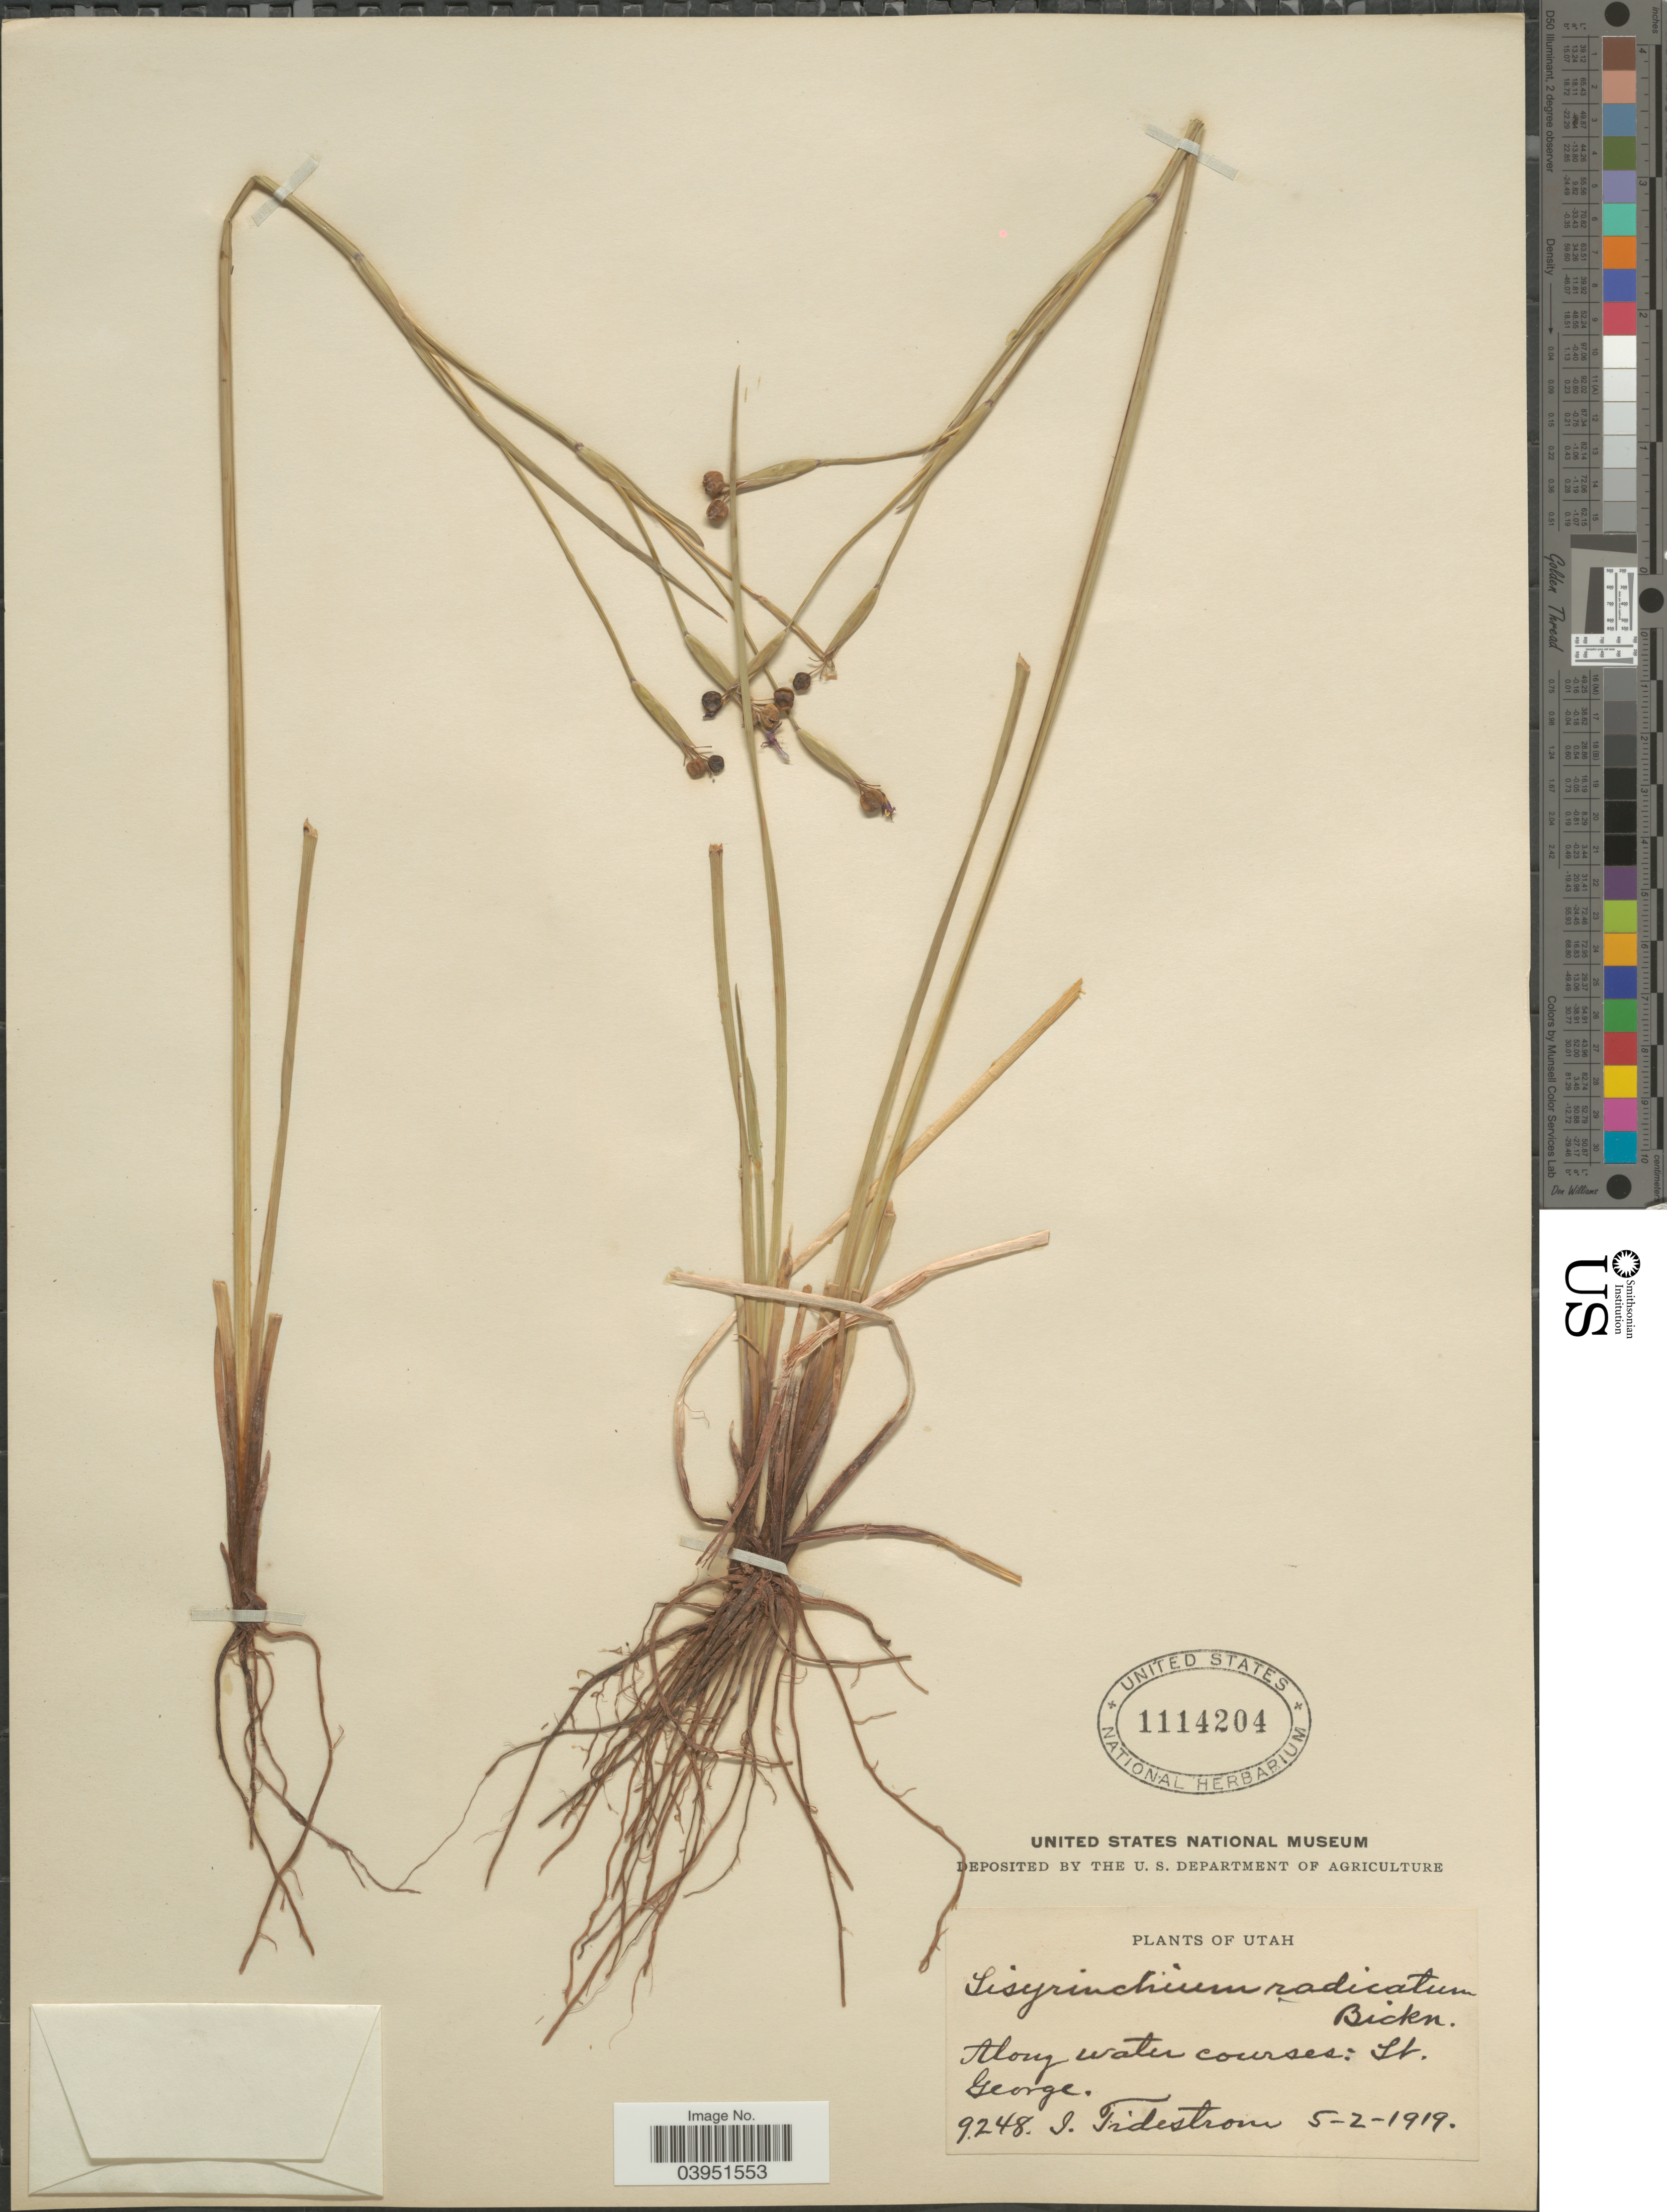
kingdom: Plantae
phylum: Tracheophyta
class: Liliopsida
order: Asparagales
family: Iridaceae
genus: Sisyrinchium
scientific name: Sisyrinchium radicatum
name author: E.P. Bicknell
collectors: I. F. Tidestrom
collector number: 9248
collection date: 1919-05-02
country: United States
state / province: Utah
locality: Along water courses: St. George.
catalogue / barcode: US 1114204